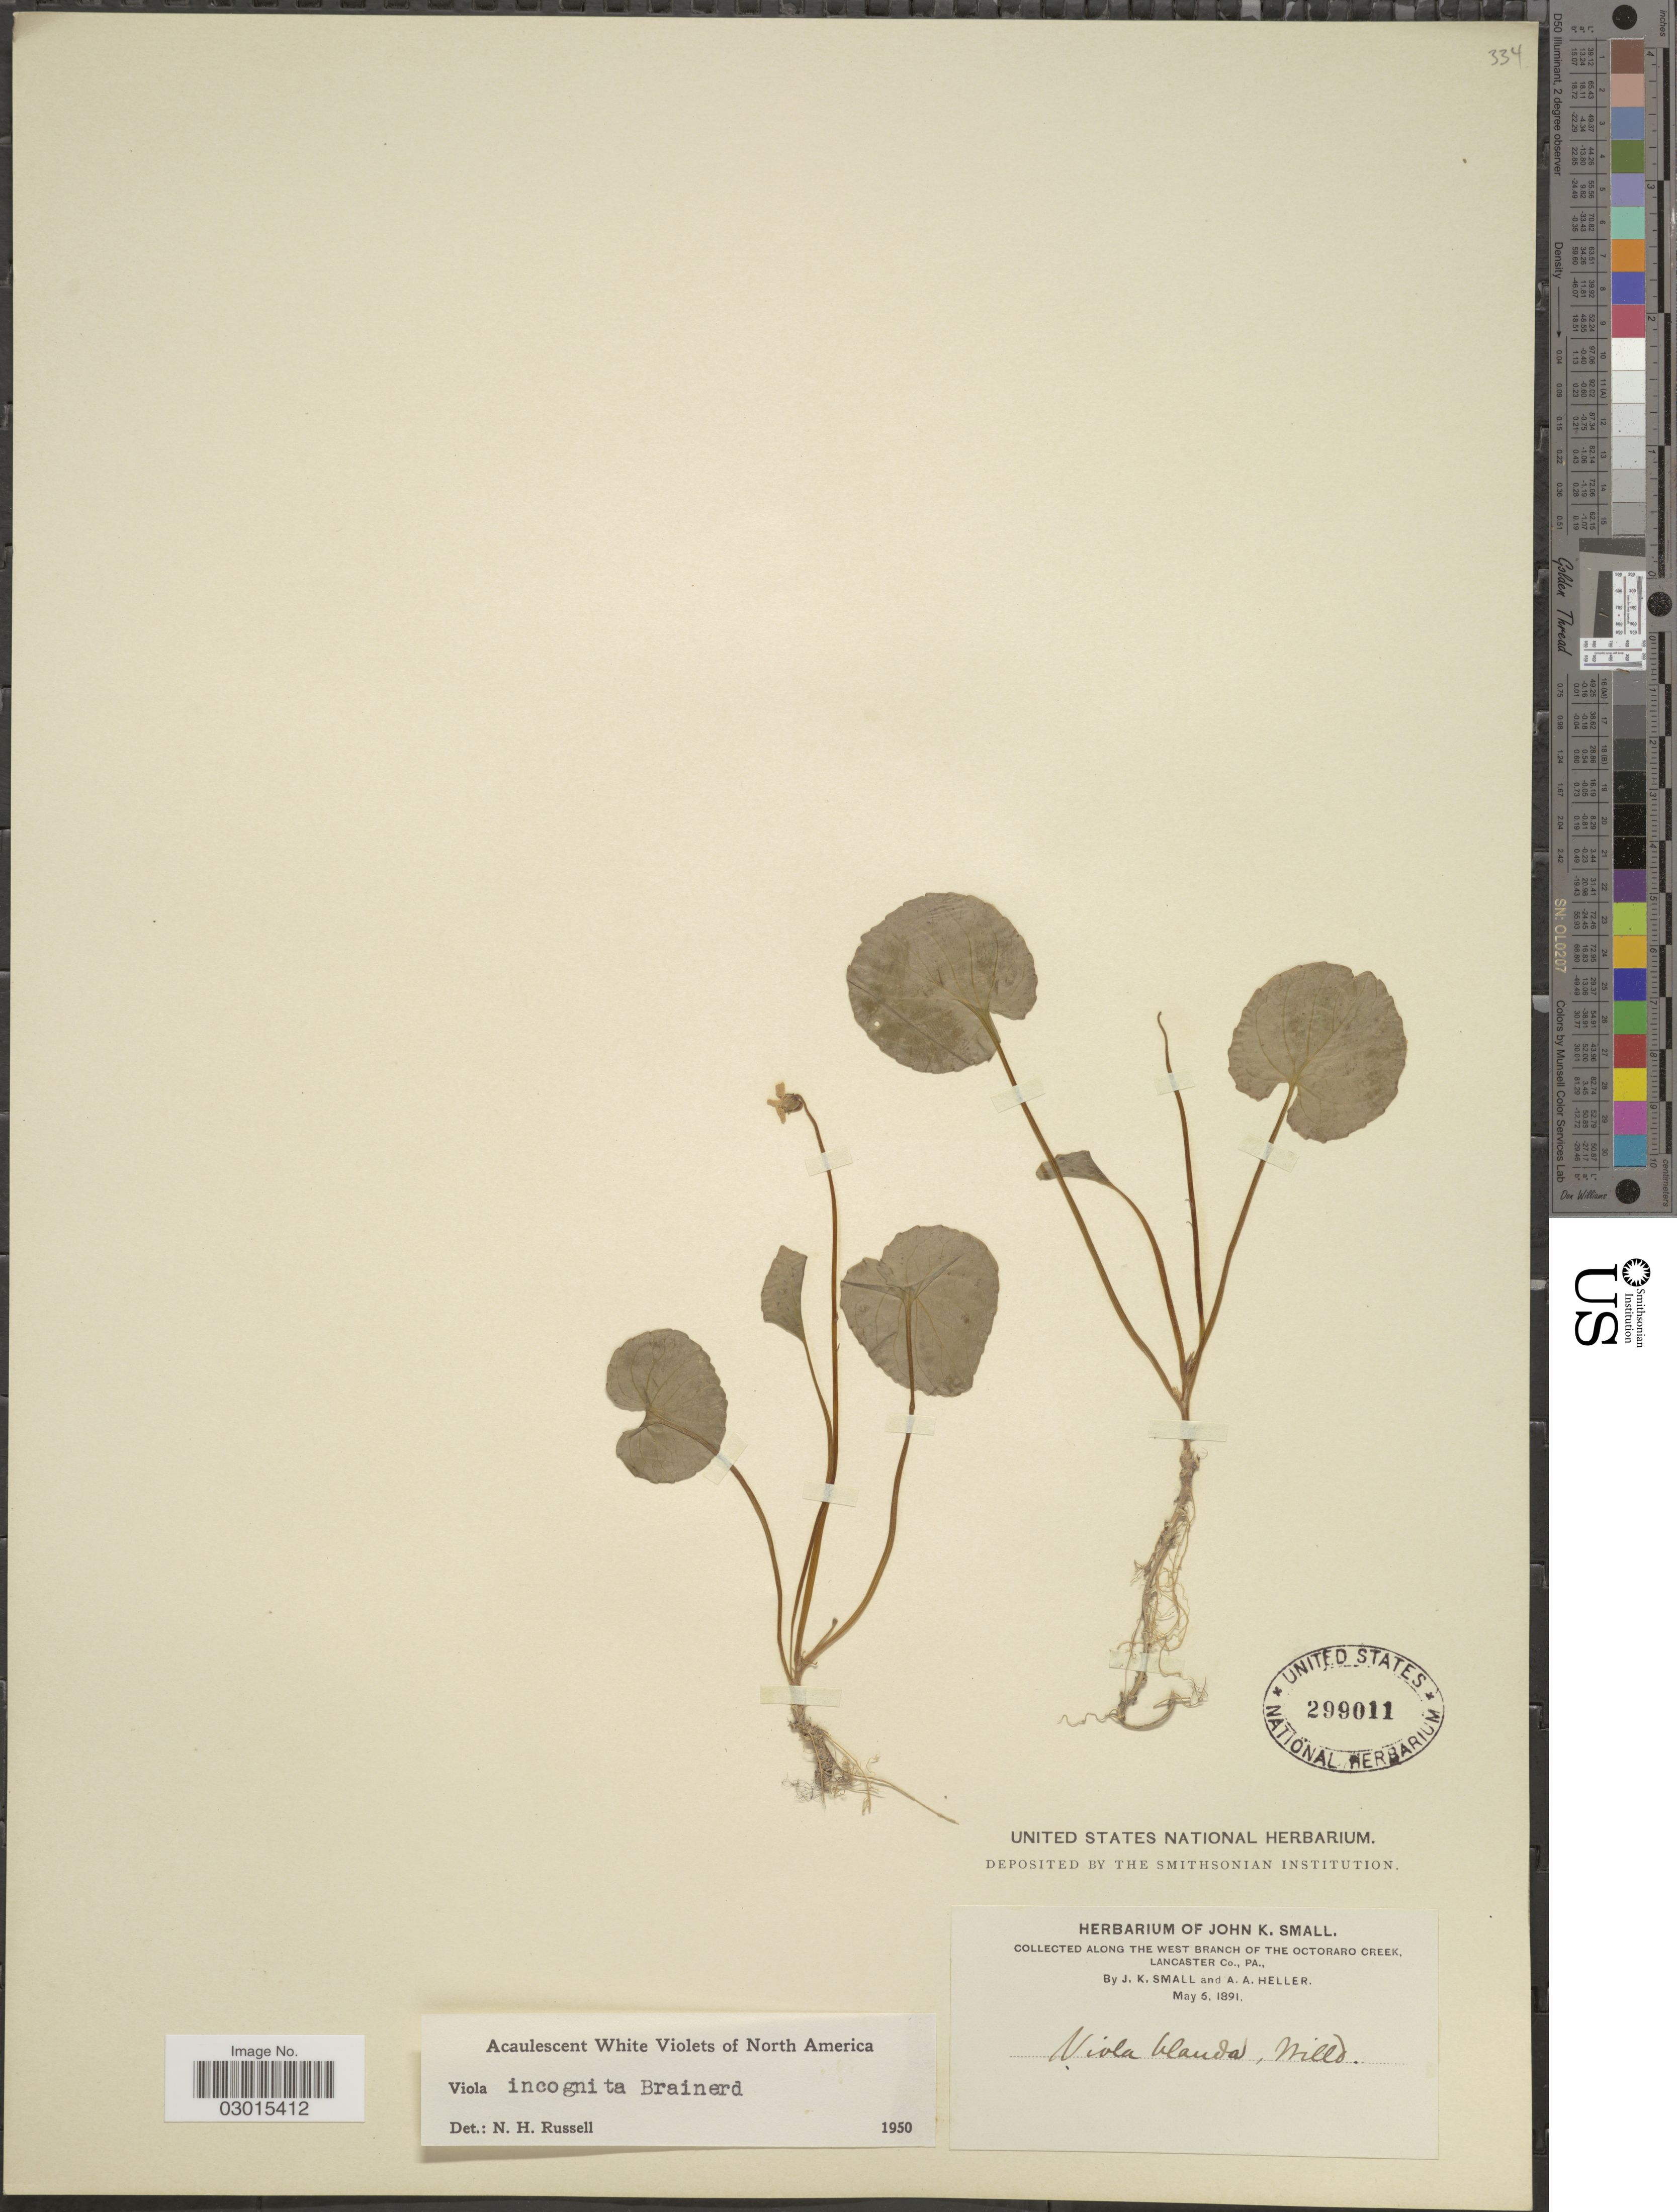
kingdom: Plantae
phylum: Tracheophyta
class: Magnoliopsida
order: Malpighiales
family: Violaceae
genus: Viola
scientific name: Viola incognita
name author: Brainerd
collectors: J. K. Small & A. A. Heller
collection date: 1891-05-06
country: United States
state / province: Pennsylvania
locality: Along the west branch of the Octoraro Creek, Lancaster Co., Pa.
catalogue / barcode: US 299011